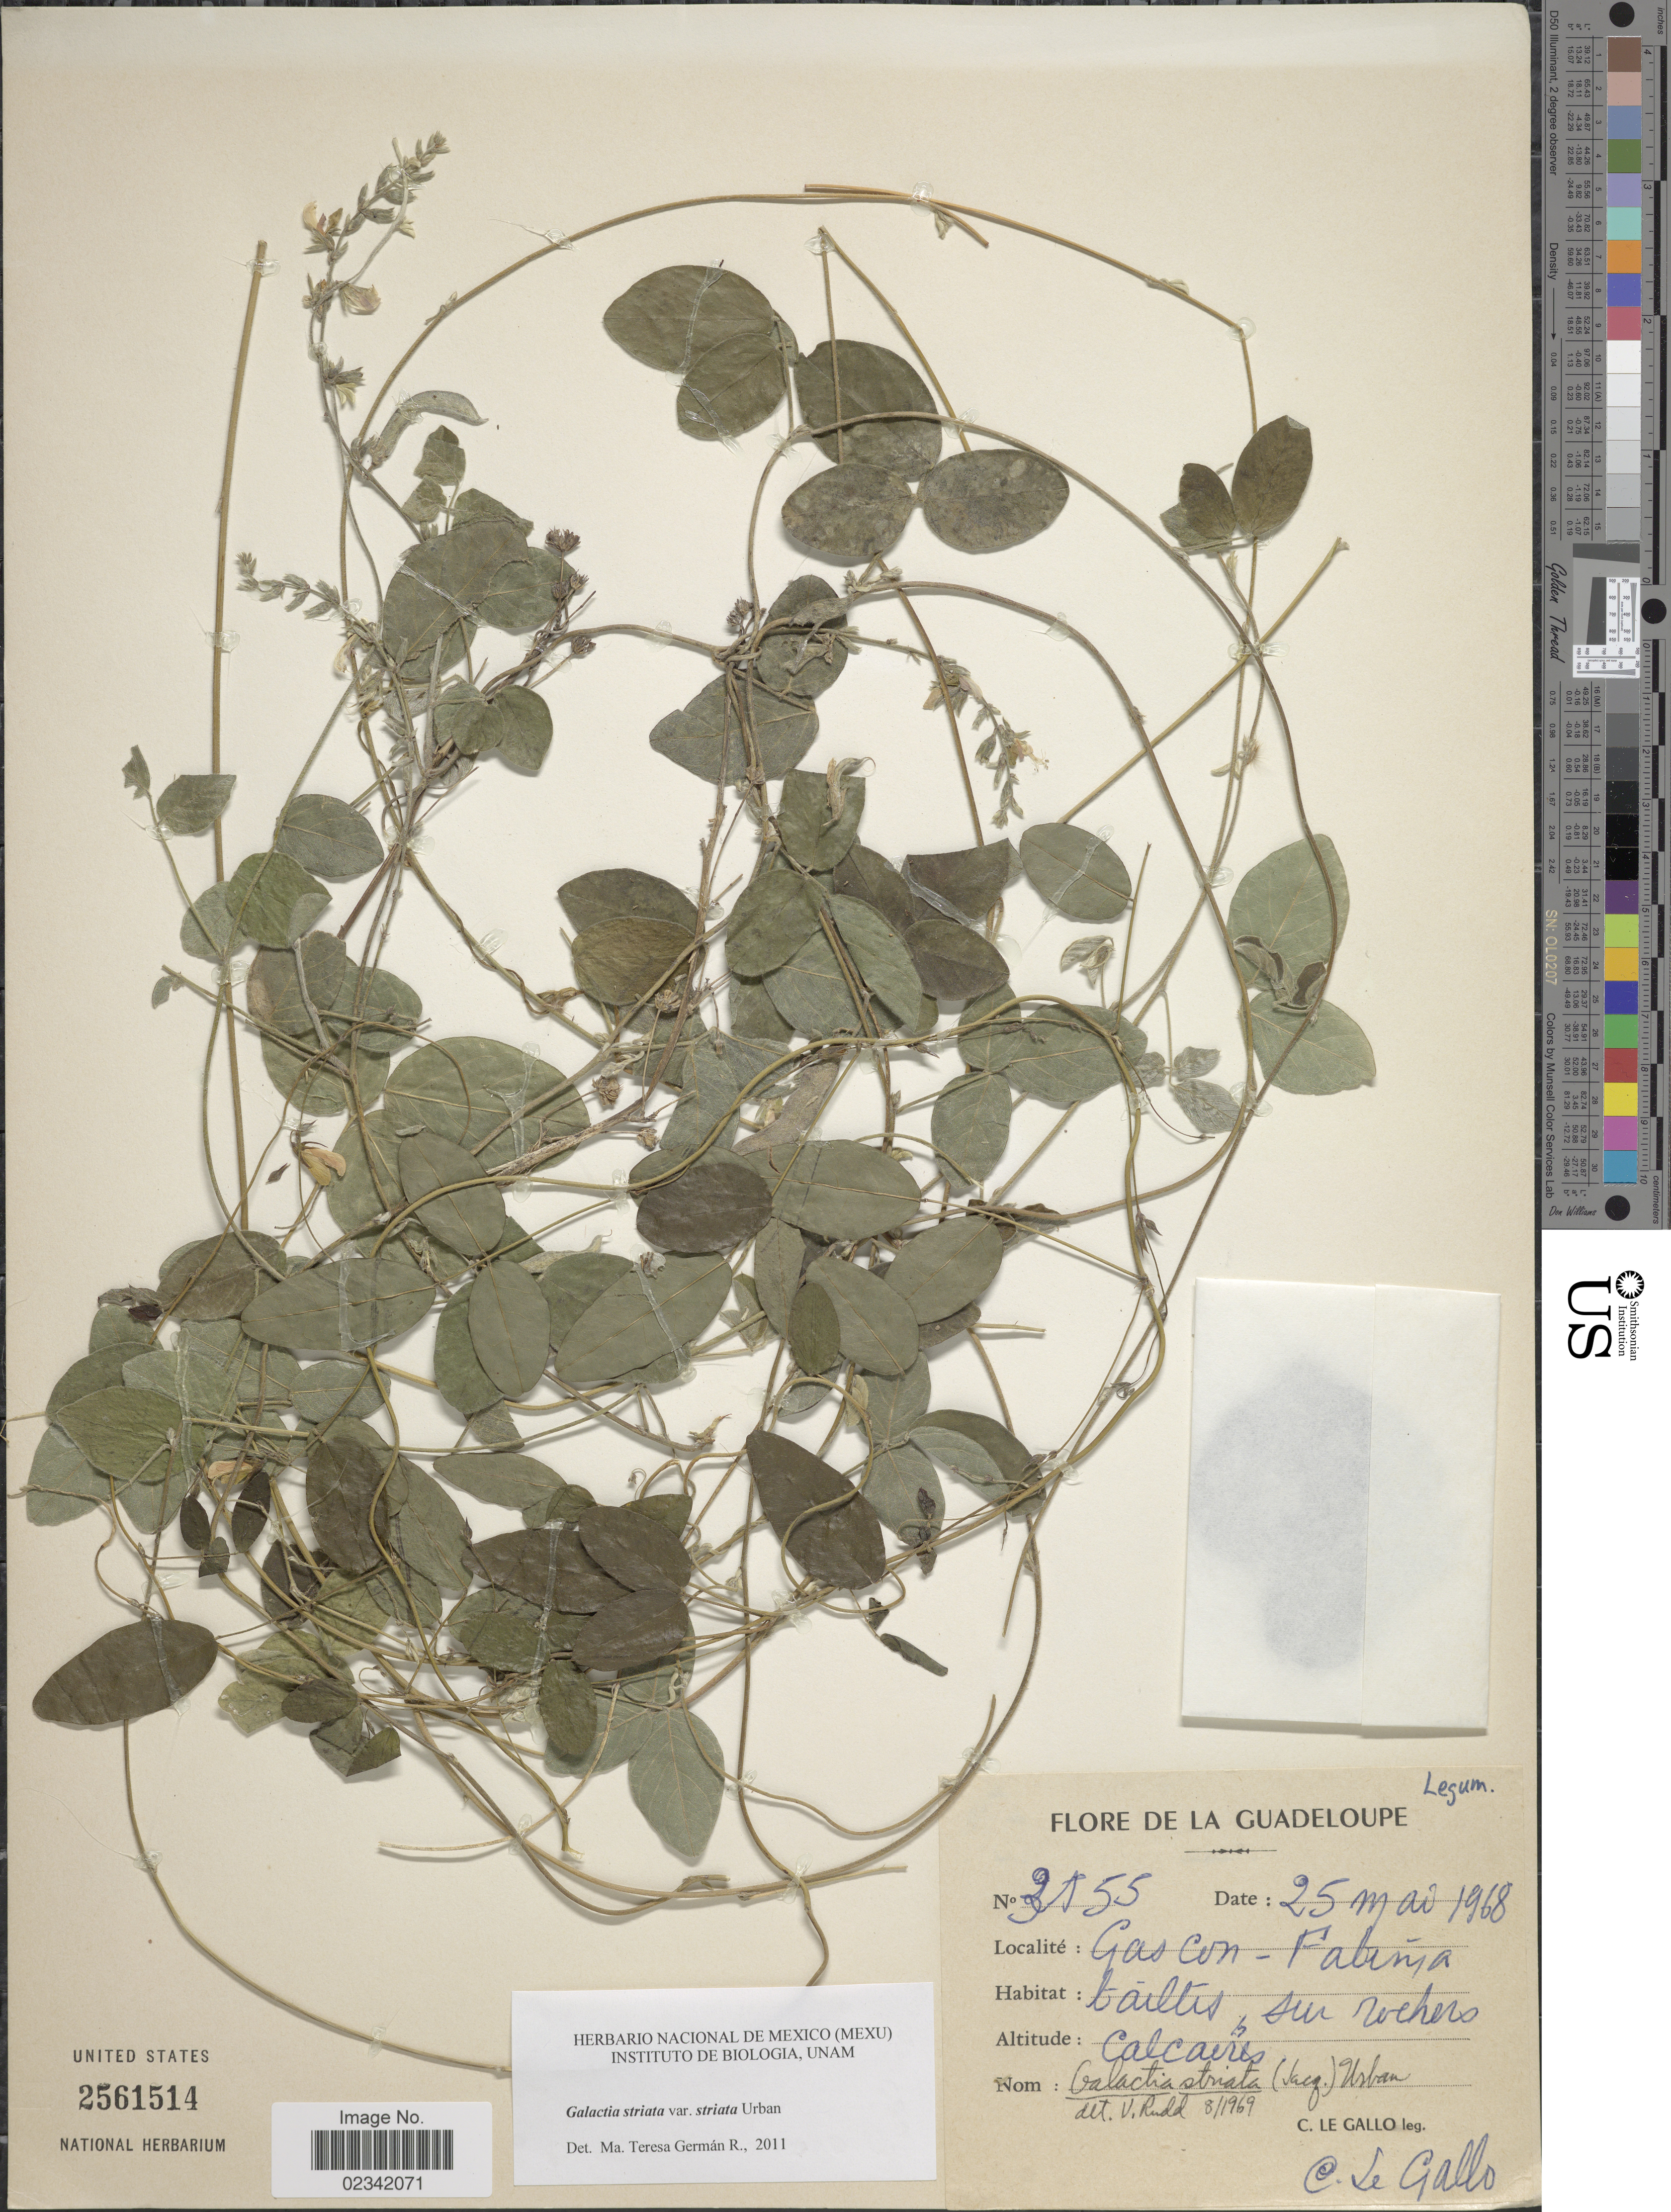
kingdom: Plantae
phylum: Tracheophyta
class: Magnoliopsida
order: Fabales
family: Fabaceae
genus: Galactia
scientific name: Galactia striata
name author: (Jacq.) Urb.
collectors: C. Le Gallo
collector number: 3155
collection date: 1968-05-25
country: Guadeloupe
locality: De La Guadeloupe, Gas con, Fabinja [interpreted]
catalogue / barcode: US 2561514